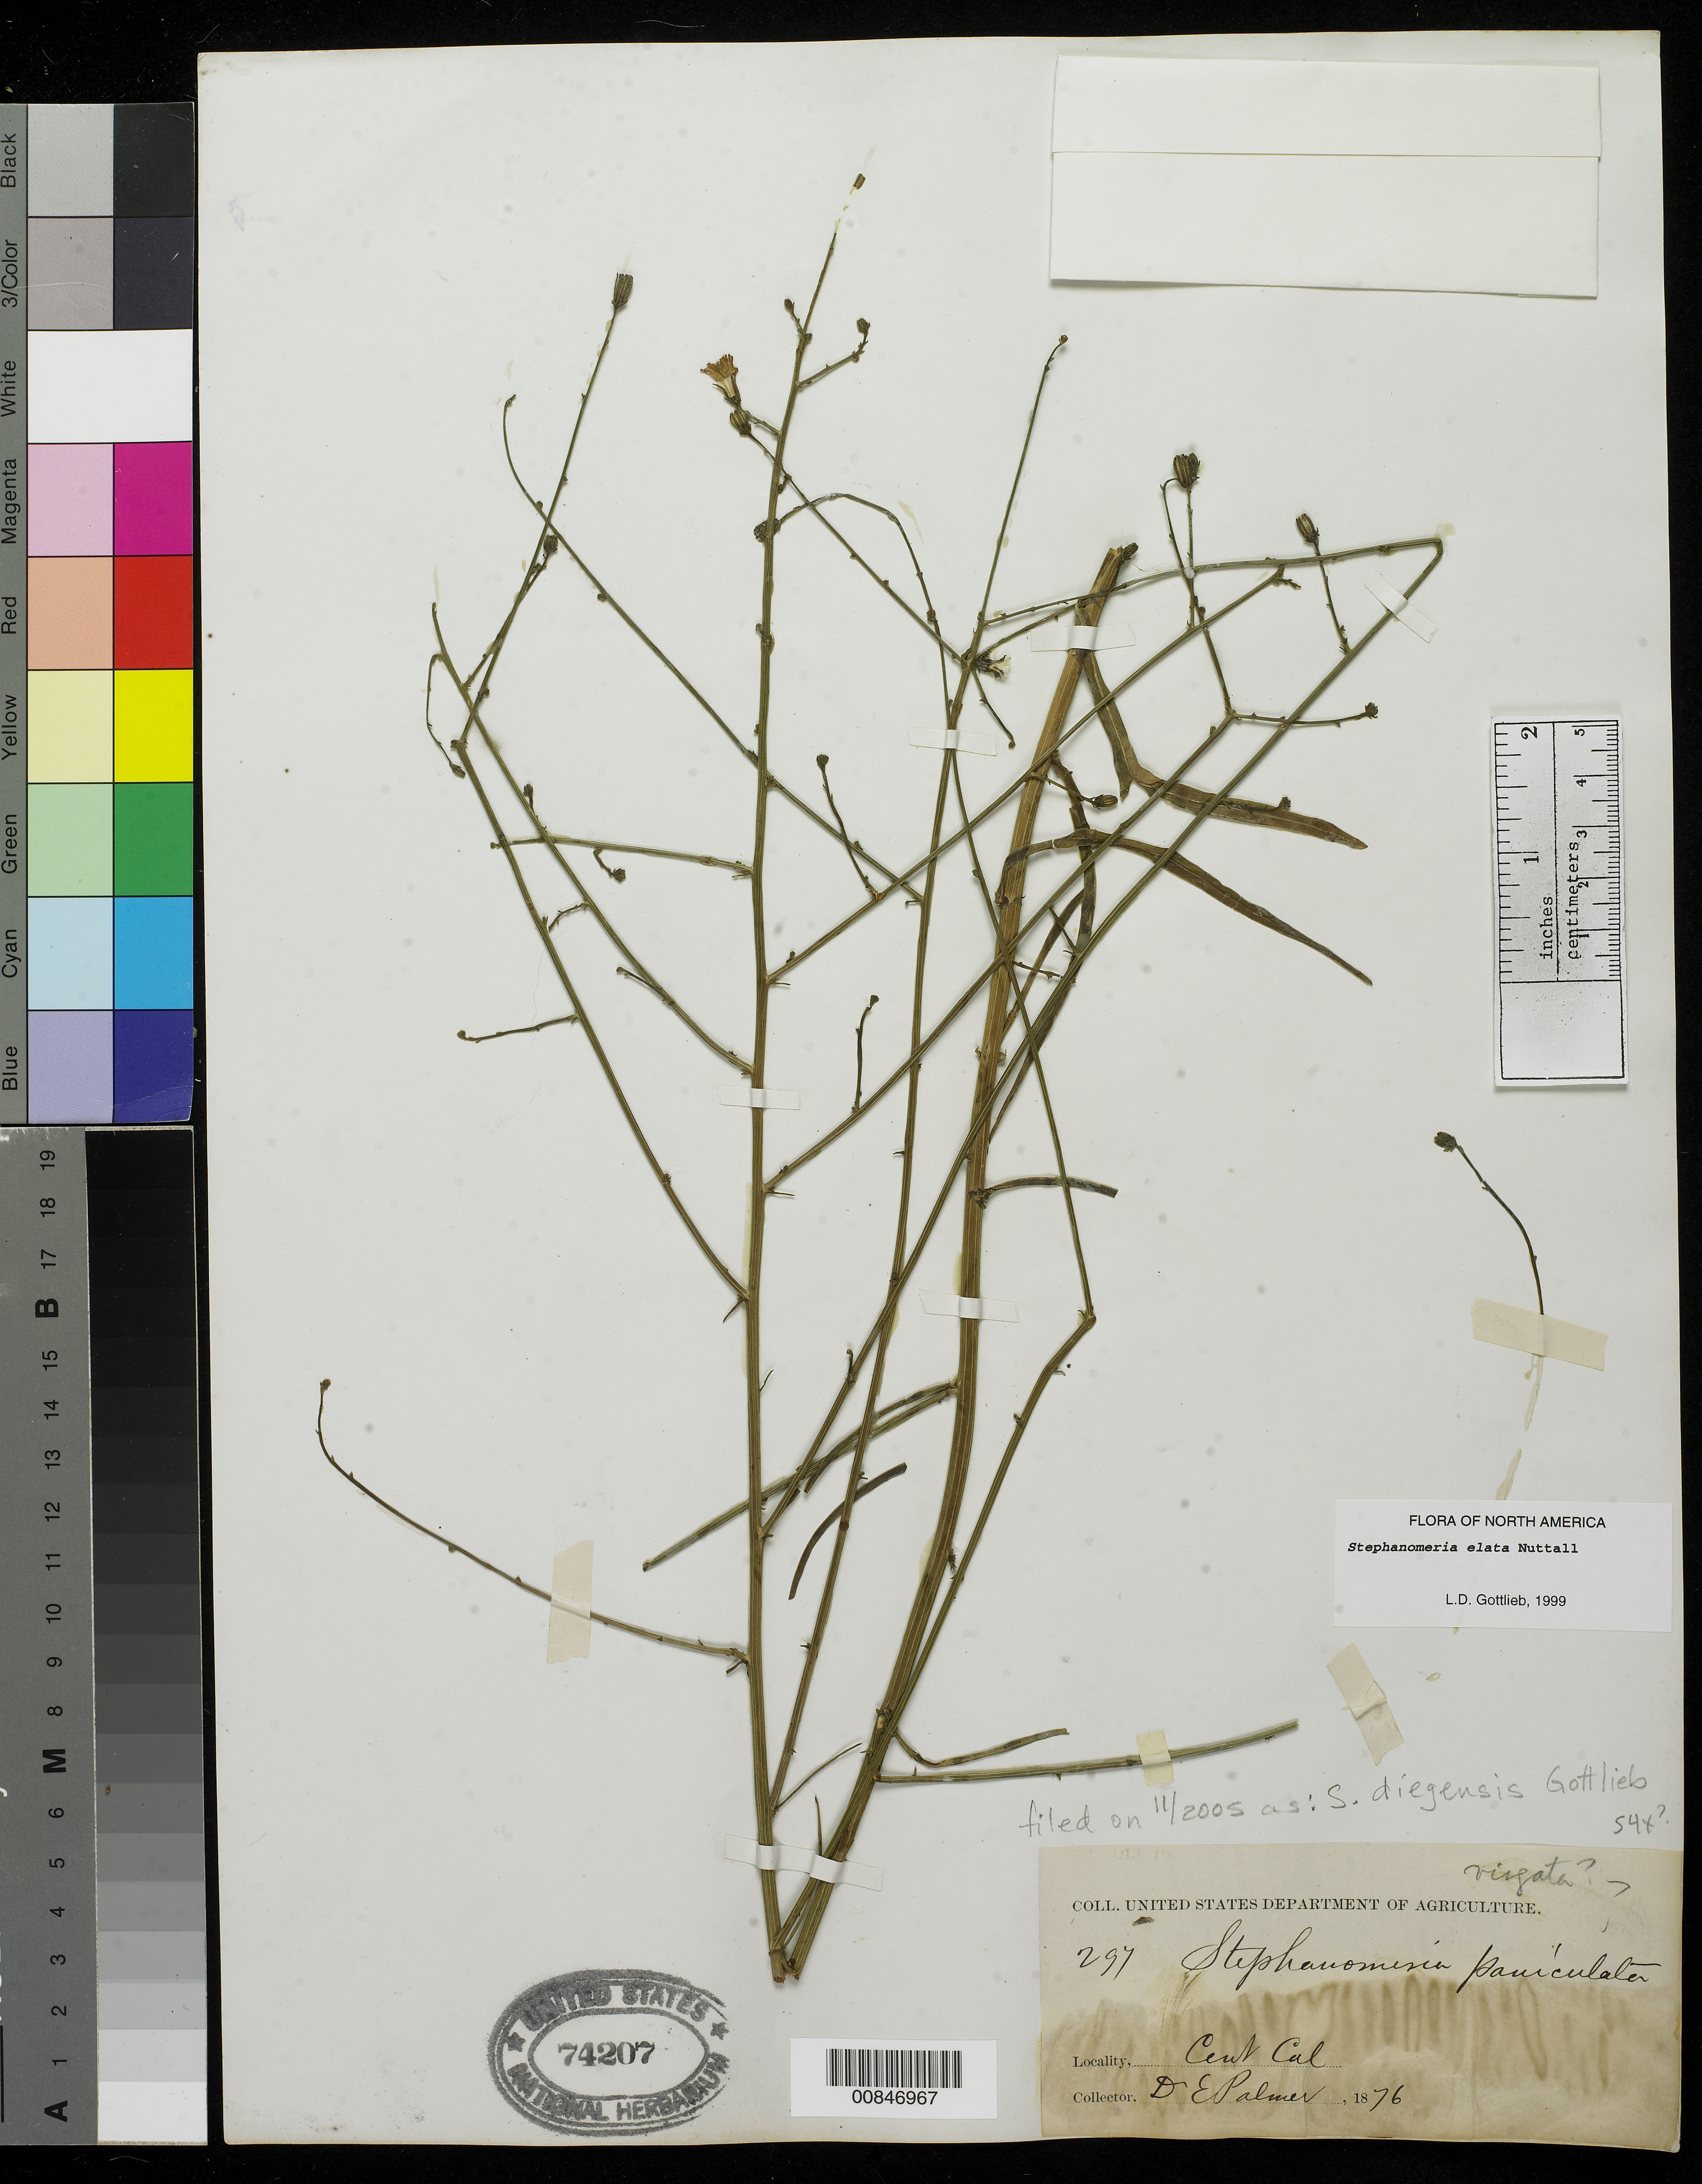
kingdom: Plantae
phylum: Tracheophyta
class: Magnoliopsida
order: Asterales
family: Asteraceae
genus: Stephanomeria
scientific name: Stephanomeria elata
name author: Nutt.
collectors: E. Palmer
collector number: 297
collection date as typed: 1876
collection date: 1876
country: United States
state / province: California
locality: Central California.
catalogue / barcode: US 74207